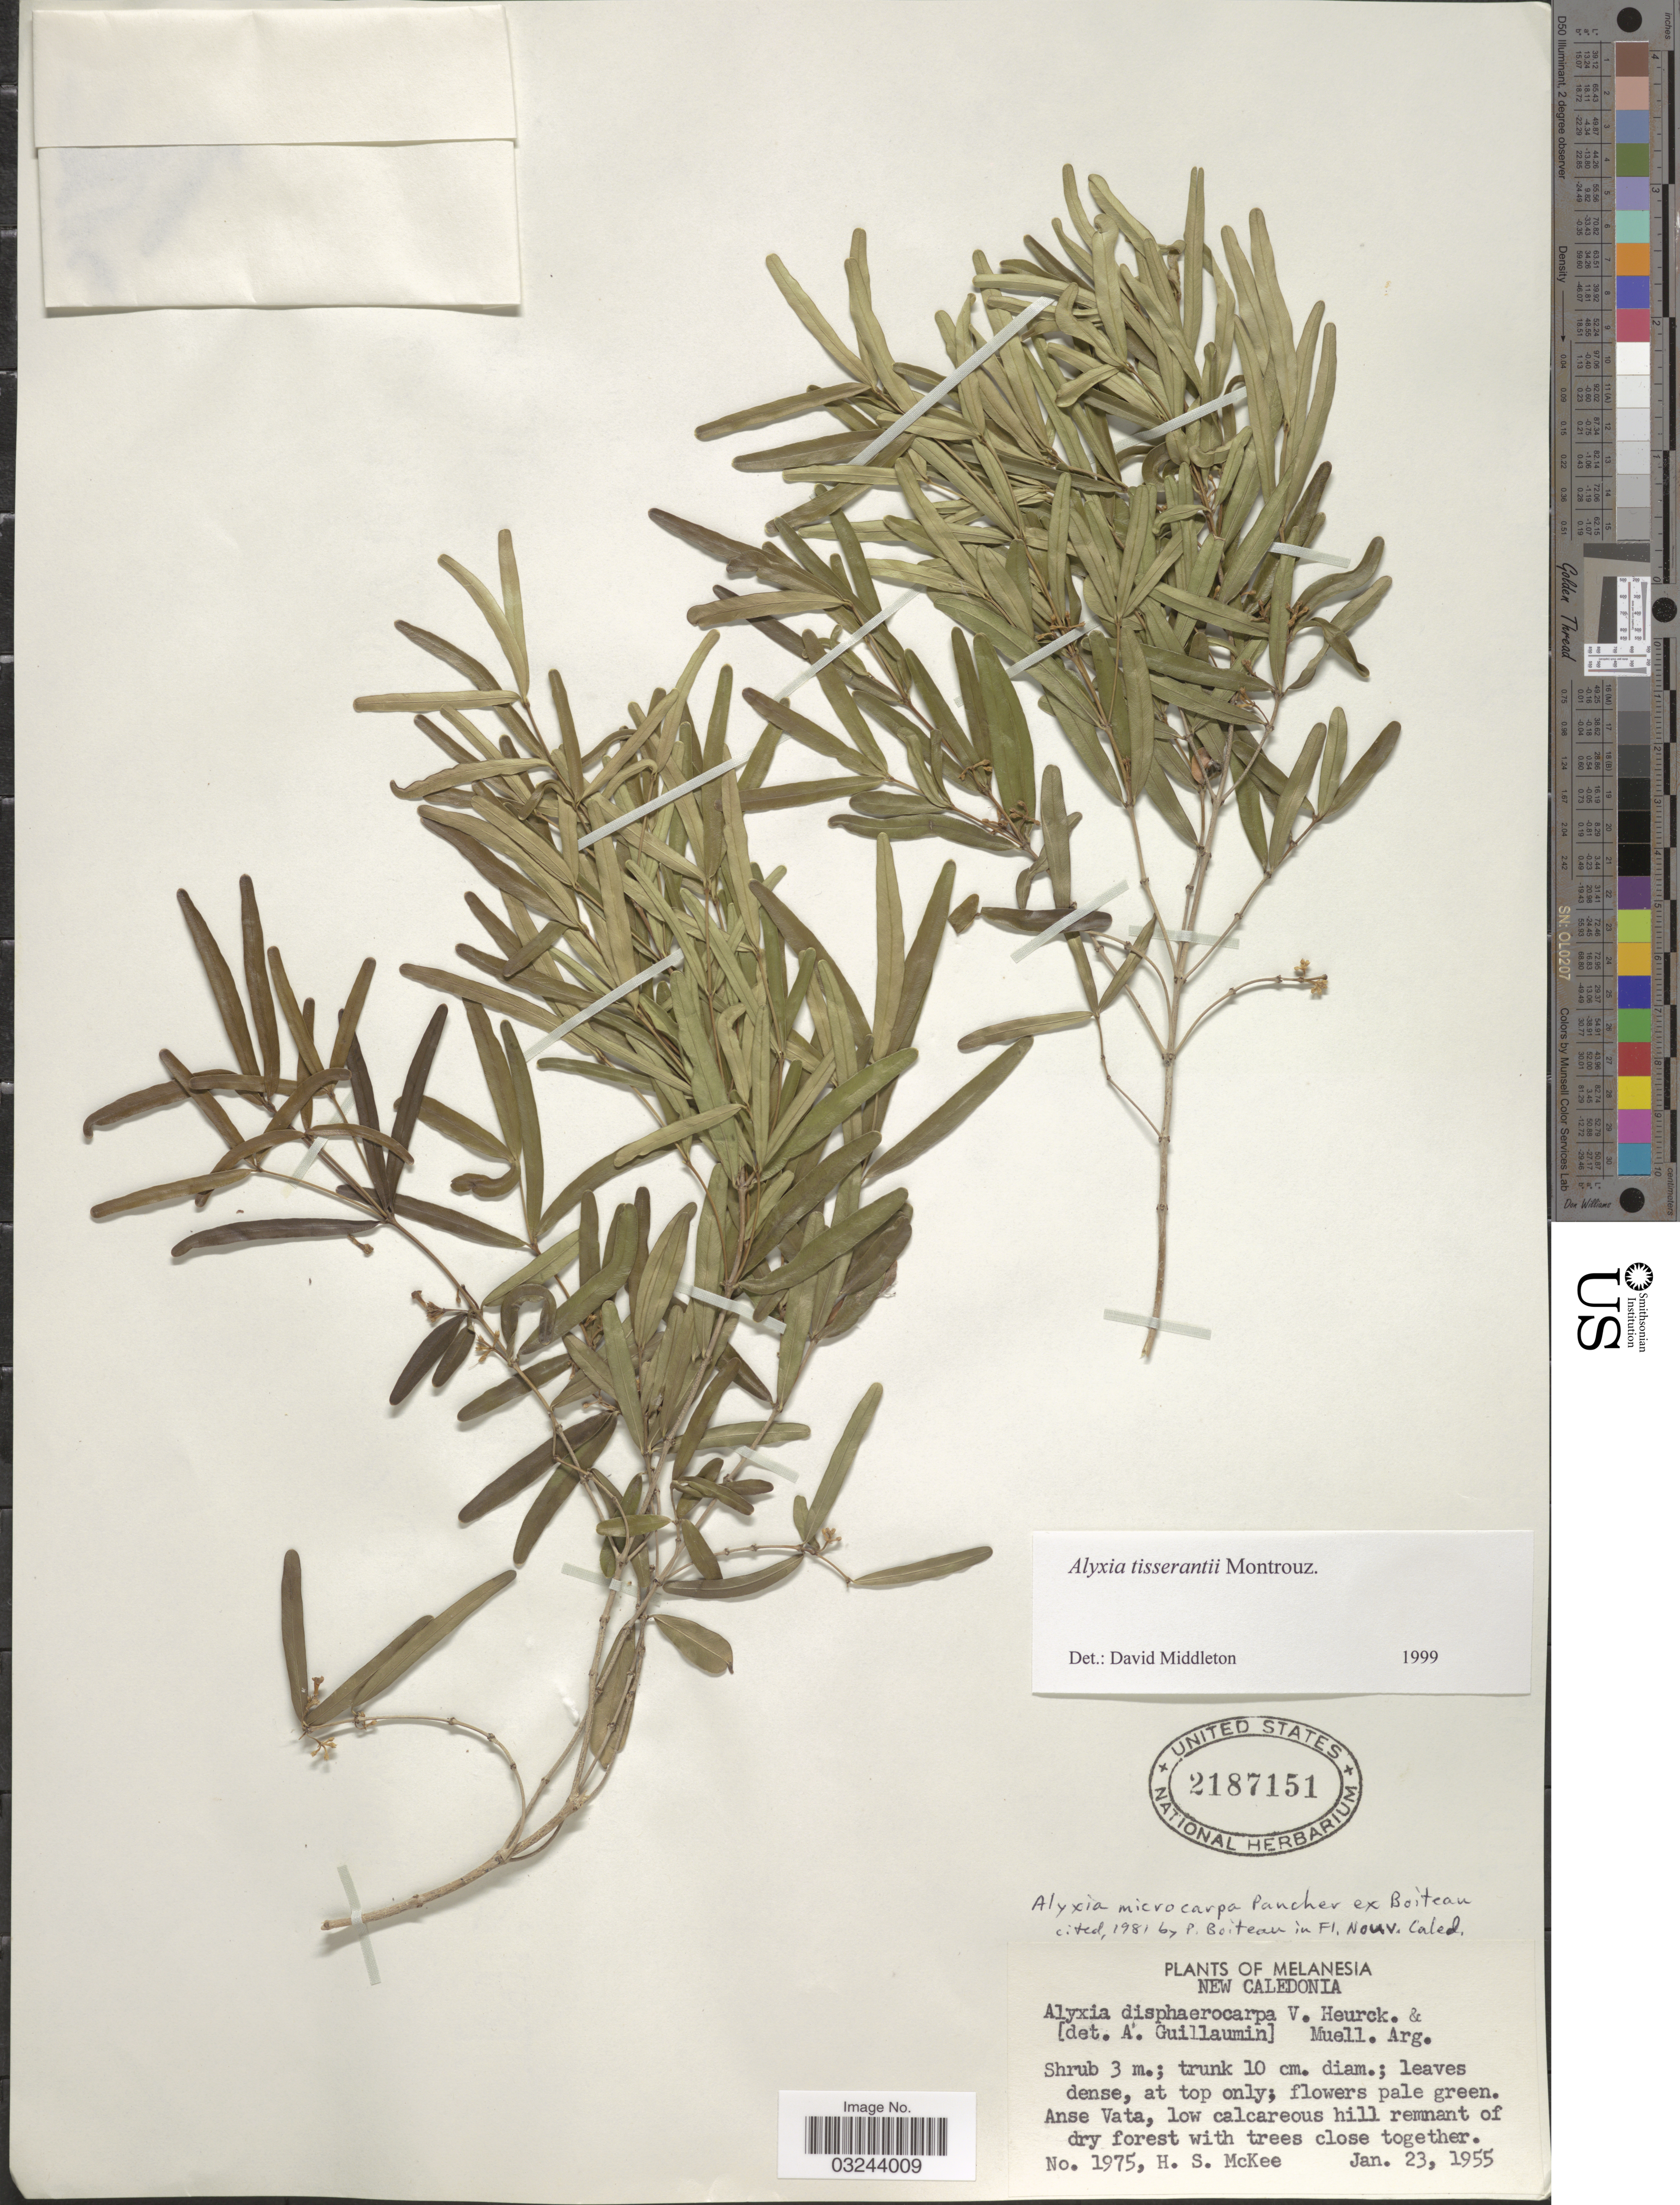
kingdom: Plantae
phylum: Tracheophyta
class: Magnoliopsida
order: Gentianales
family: Apocynaceae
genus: Alyxia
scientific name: Alyxia tisserantii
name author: Montrouz.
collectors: H. S. McKee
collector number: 1975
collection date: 1955-01-23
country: New Caledonia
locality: Melanesia. Anse Vata, low calcareous hill remnant of dry forest with trees close together.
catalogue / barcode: US 2187151